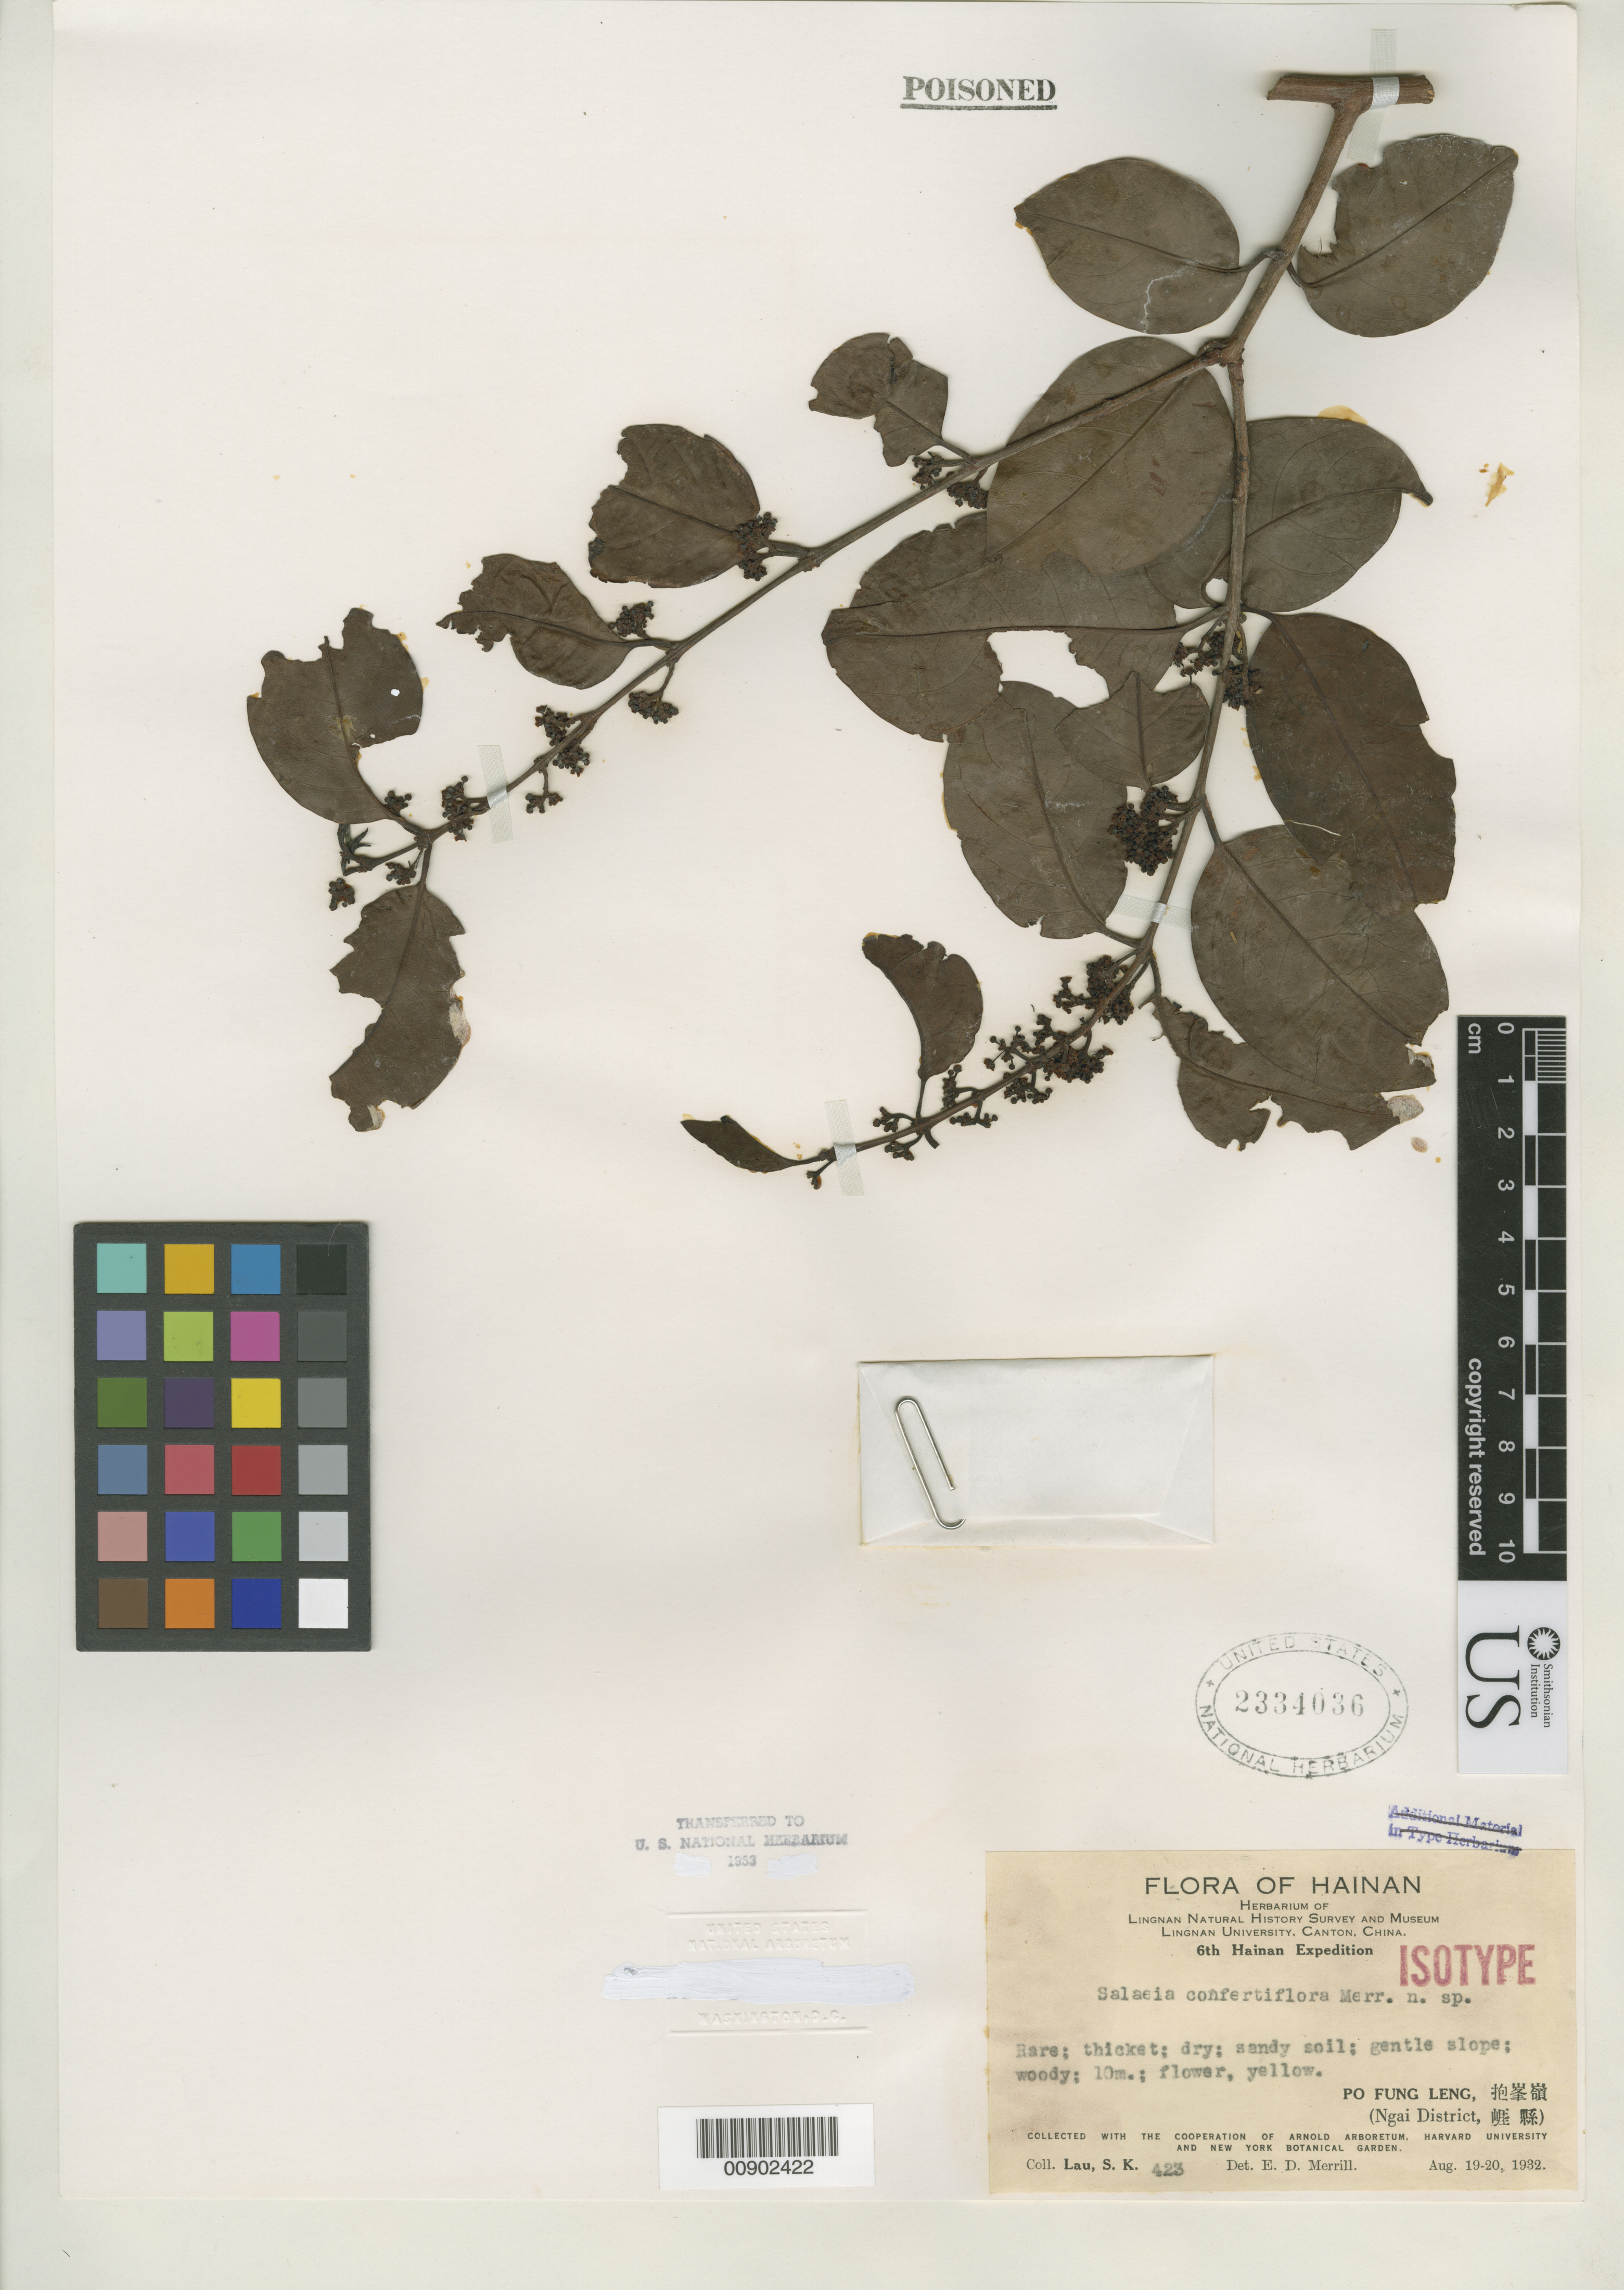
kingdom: Plantae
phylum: Tracheophyta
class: Magnoliopsida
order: Celastrales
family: Celastraceae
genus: Salacia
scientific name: Salacia confertiflora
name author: Merr.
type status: Isotype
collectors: S. K. Lau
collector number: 423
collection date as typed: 19 Aug 1932 to 20 Aug 1932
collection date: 1932-08-19/1932-08-20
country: China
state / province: Guangdong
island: Hainan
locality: Po Fung LenNgai district.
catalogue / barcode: US 2334036